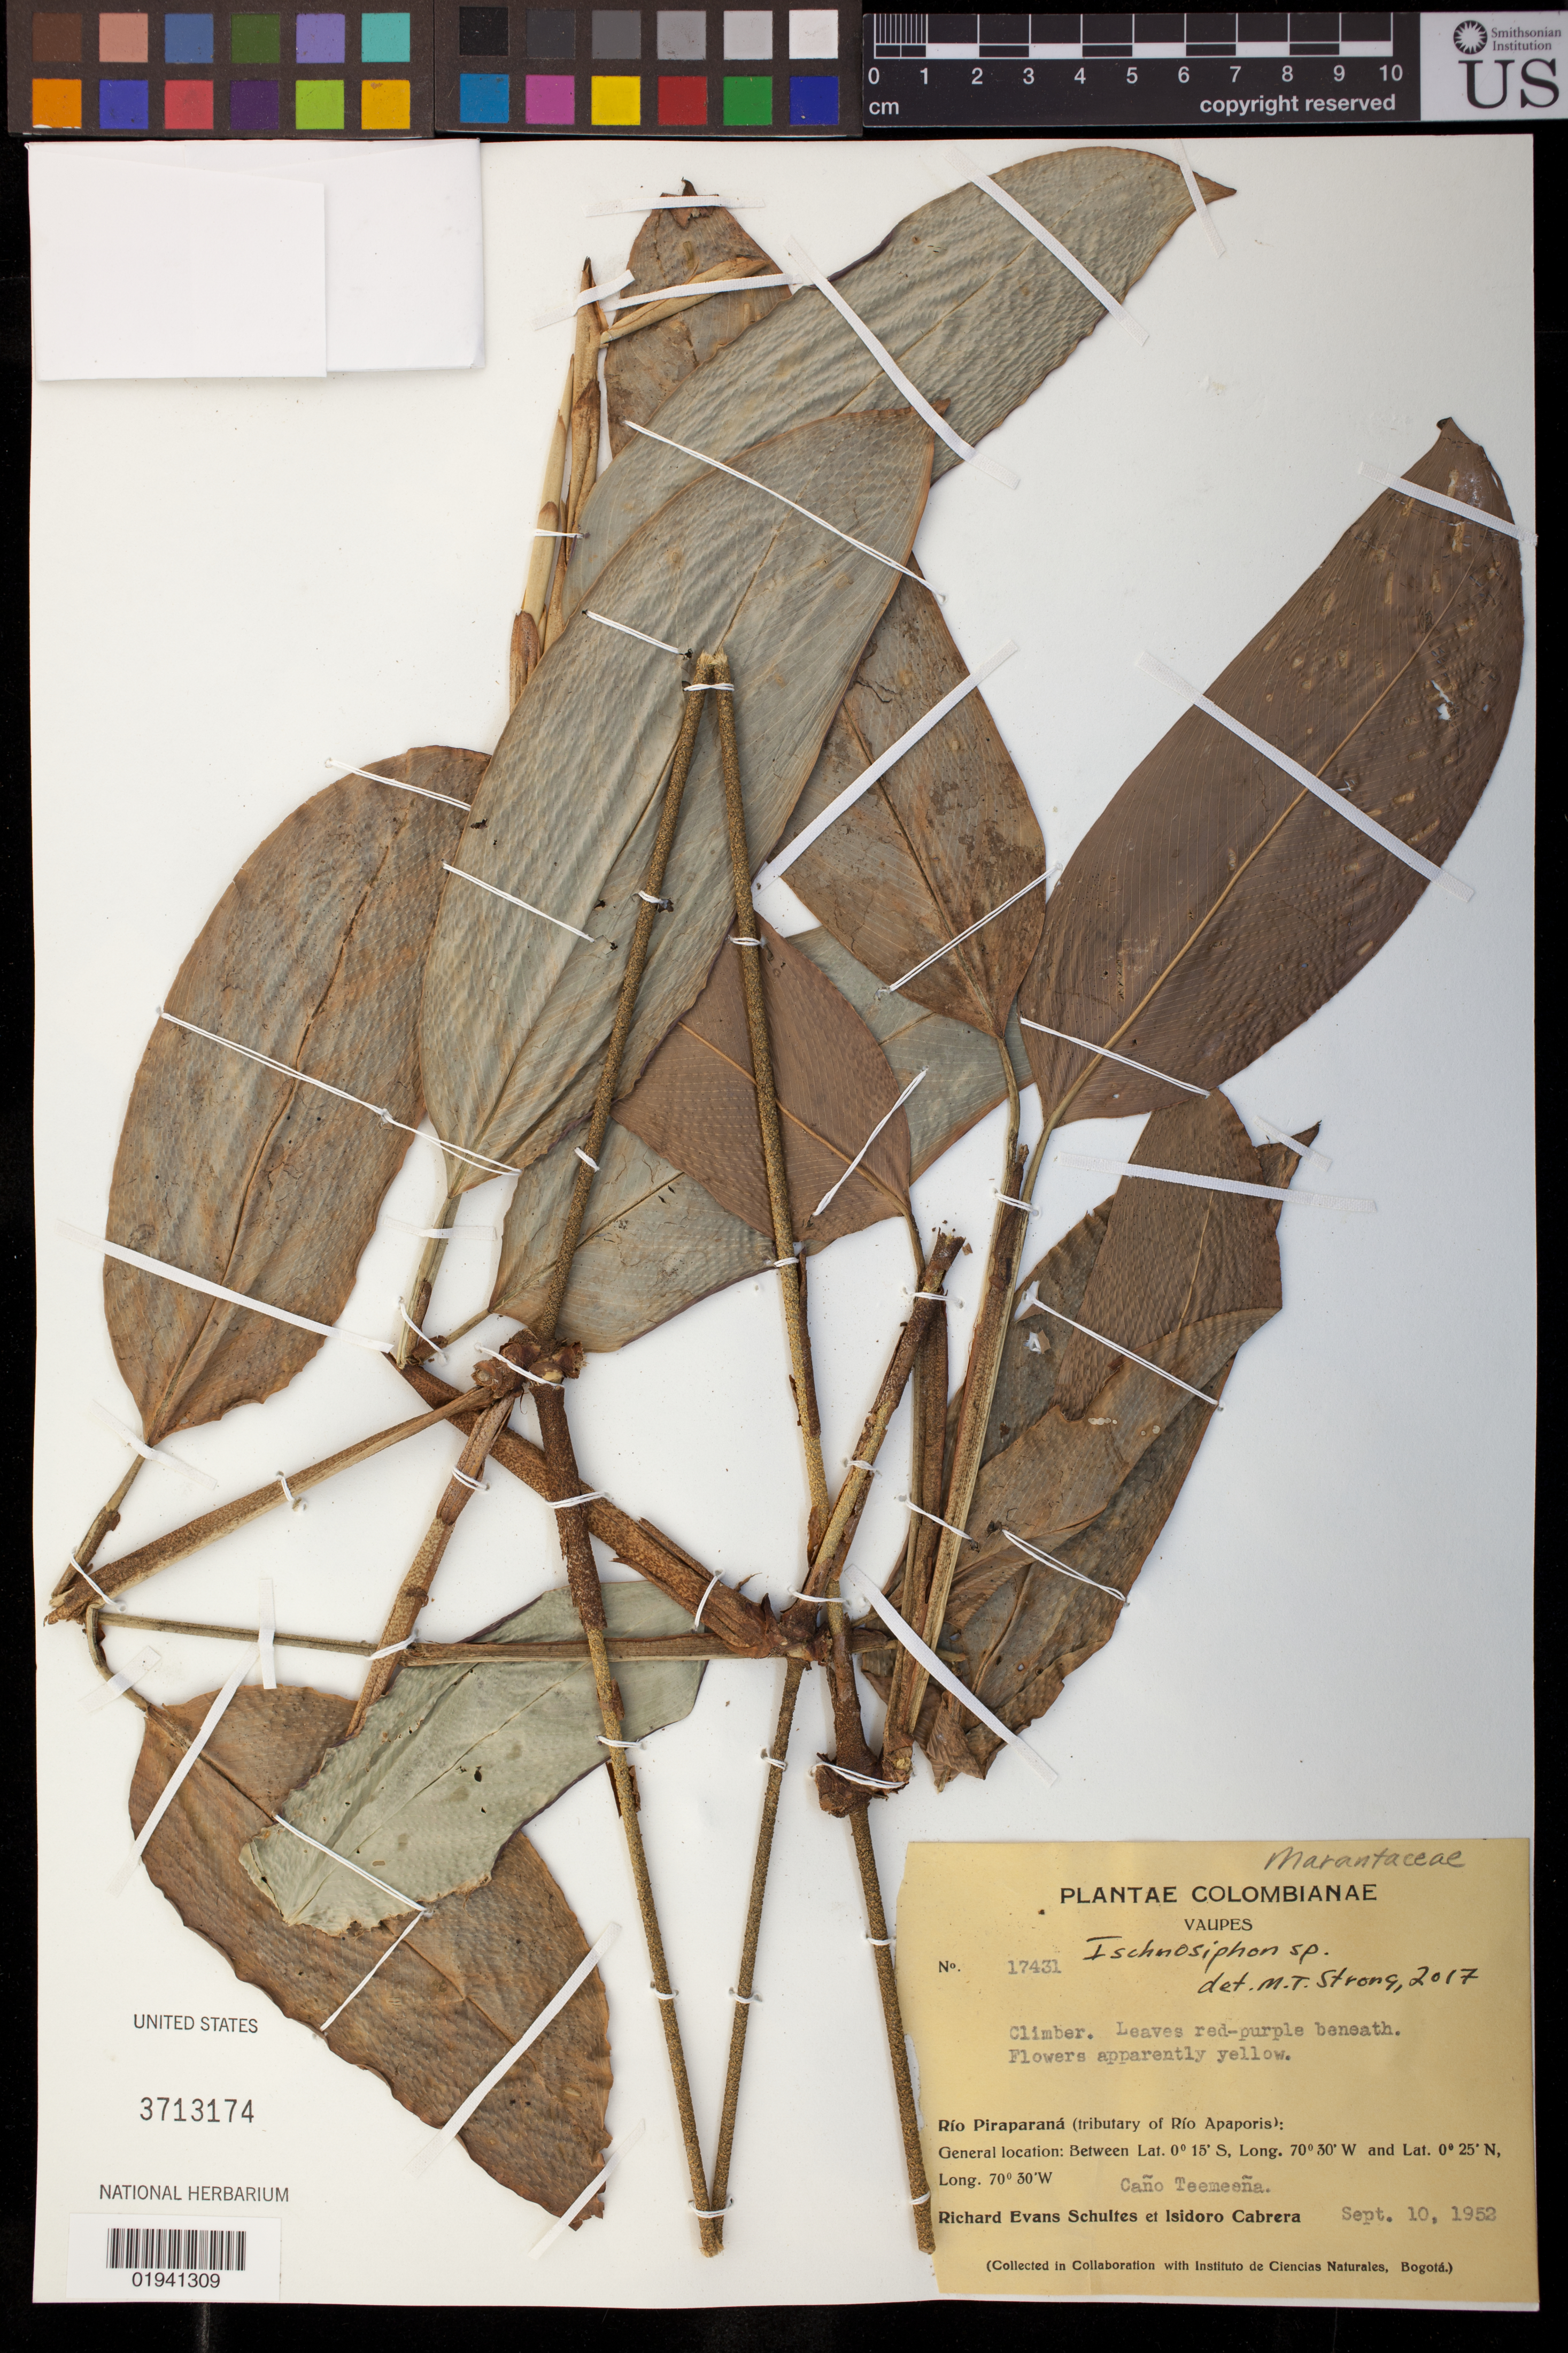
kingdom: Plantae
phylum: Tracheophyta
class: Liliopsida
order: Zingiberales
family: Marantaceae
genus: Ischnosiphon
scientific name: Ischnosiphon sp.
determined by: Strong, M. T., (US), Smithsonian Institution - National Museum of Natural History (UNITED STATES)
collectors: R. E. Schultes & I. Cabrera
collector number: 17431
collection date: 1952-09-10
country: Colombia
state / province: Vaupés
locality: Rio Piraparana (tributary of Rio Apaporis) Cano Teemeena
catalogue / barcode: US 3713174